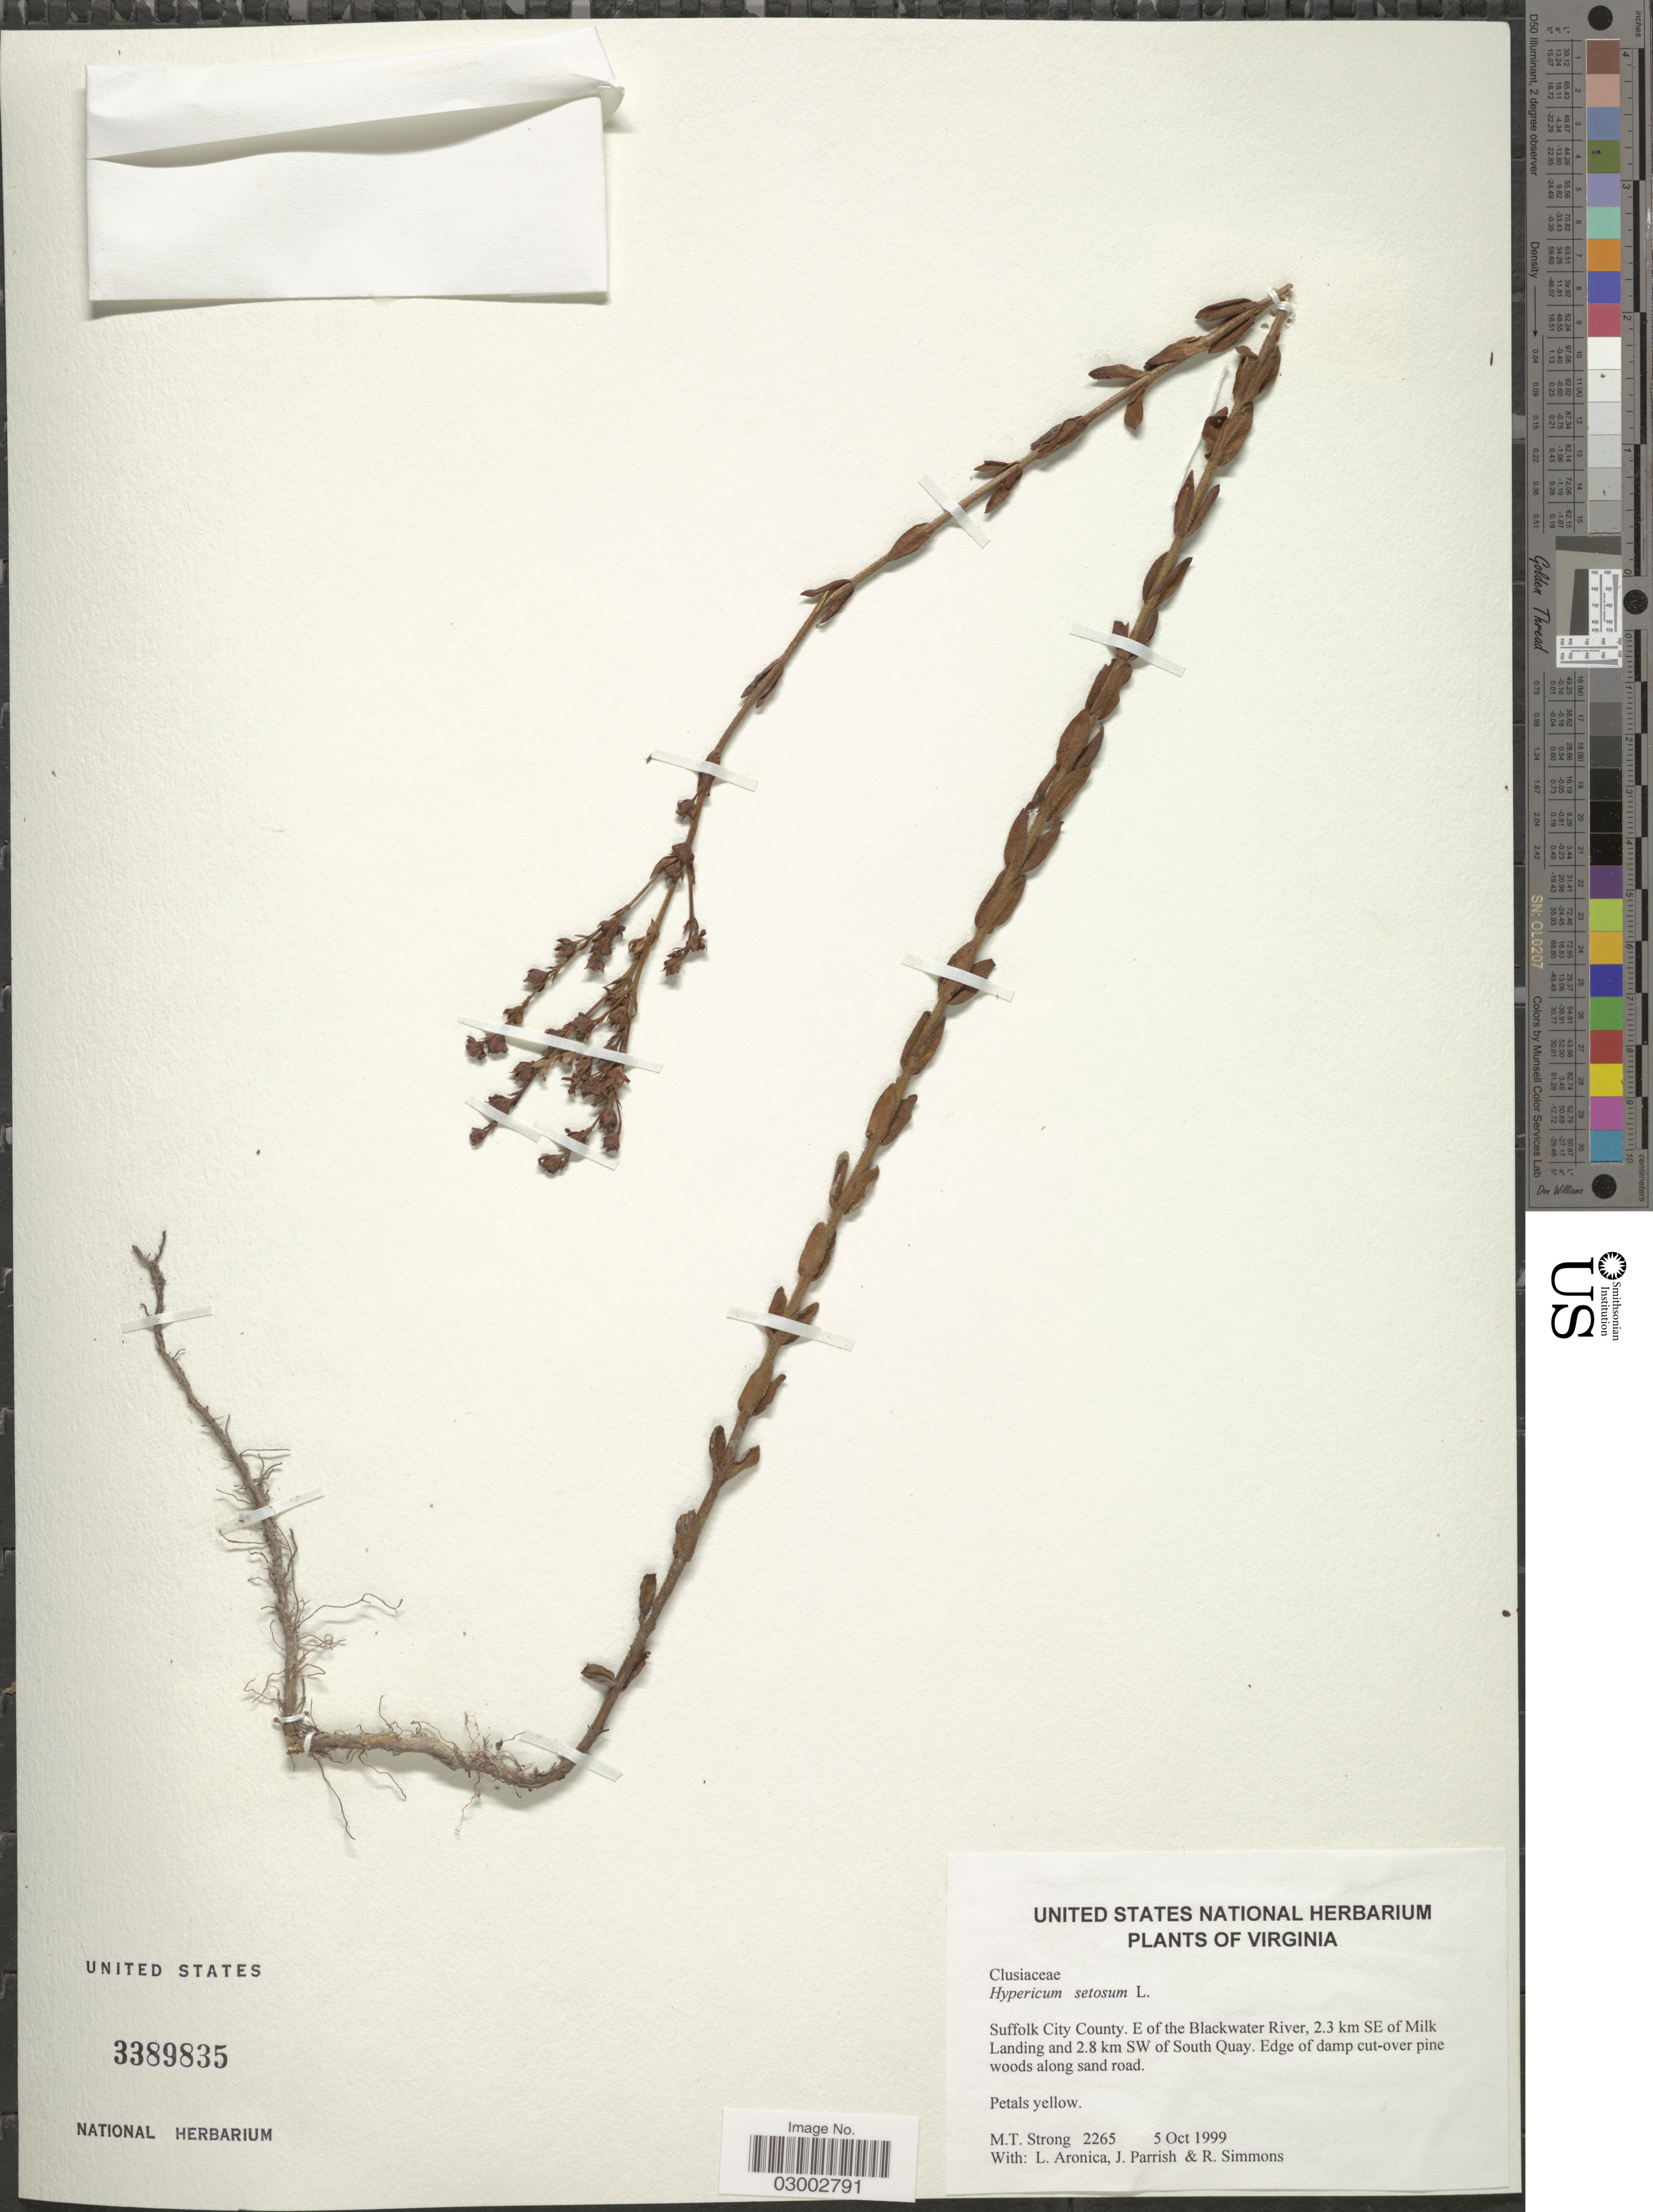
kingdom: Plantae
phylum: Tracheophyta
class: Magnoliopsida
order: Malpighiales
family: Hypericaceae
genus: Hypericum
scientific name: Hypericum setosum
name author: L.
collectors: M. T. Strong, L. Aronica, J. Parrish & R. Simmons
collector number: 2265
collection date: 1999-10-05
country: United States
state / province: Virginia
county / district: City of Suffolk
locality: Suffolk City County. E of the Blackwater River, 2,3 km SE of Milk Landing and 2.8 km SW of South Quay. Edge of damp cut-over pine woods along sand road.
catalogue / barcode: US 338935